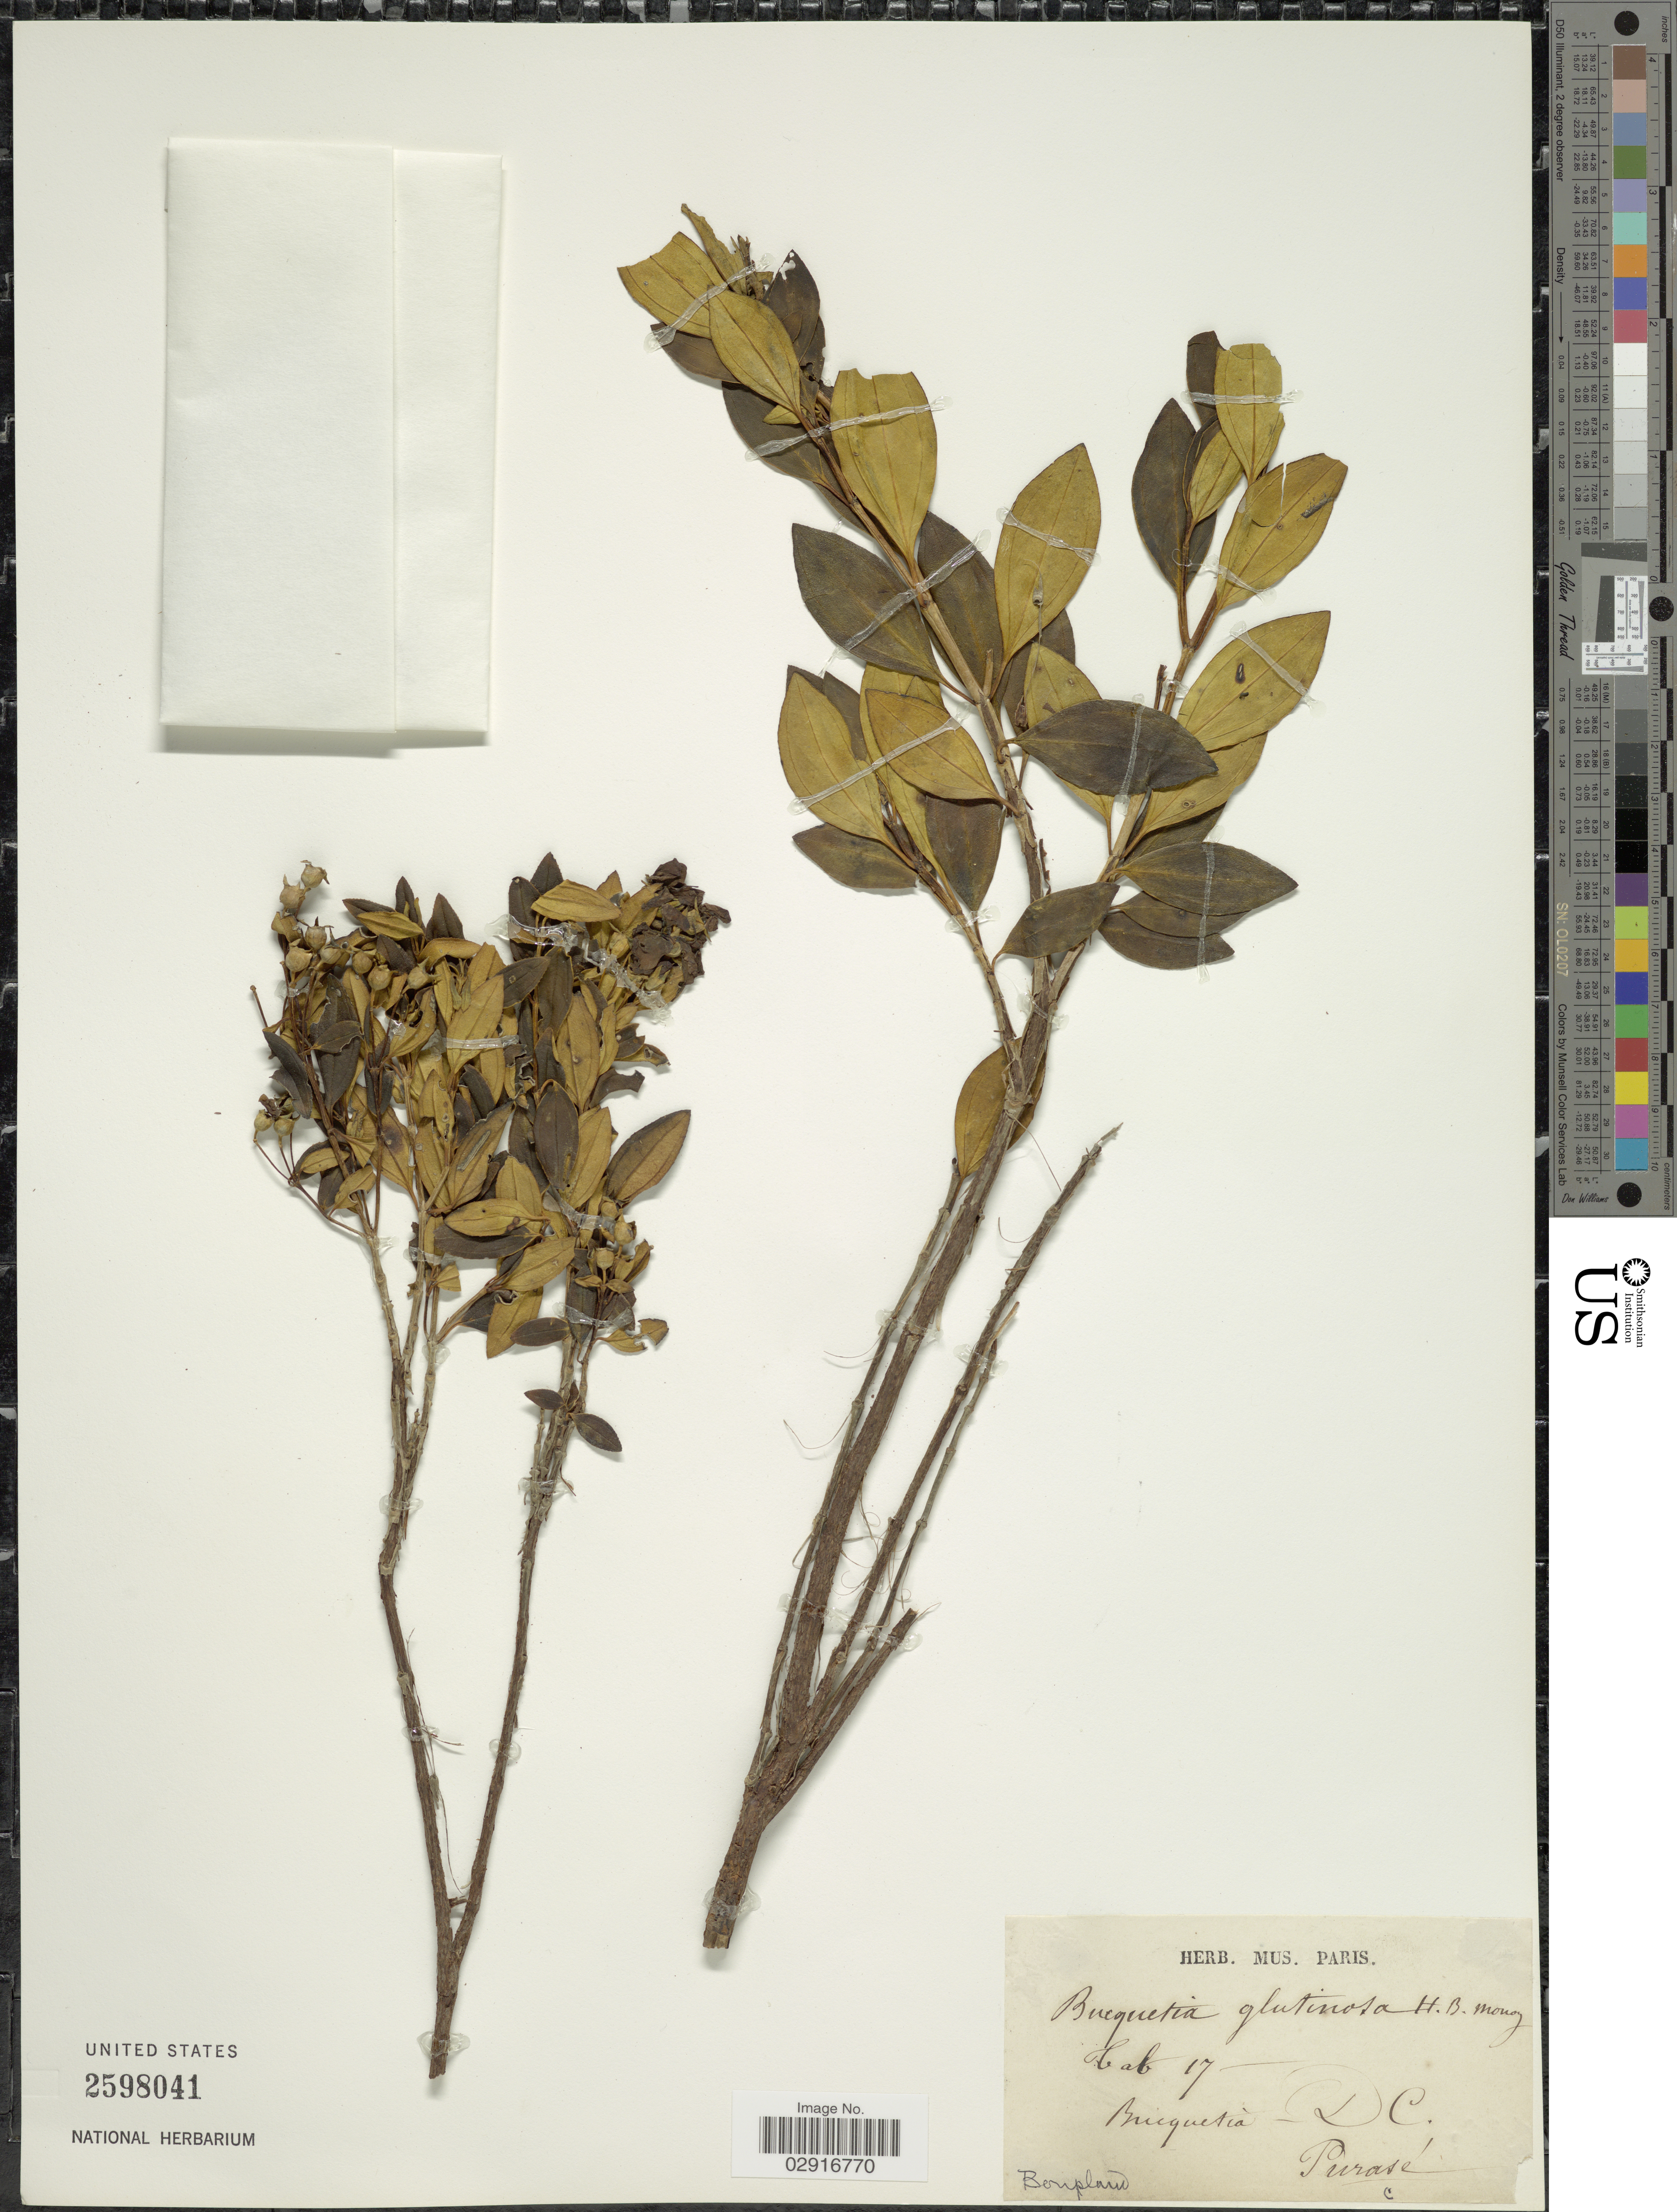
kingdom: Plantae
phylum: Tracheophyta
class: Magnoliopsida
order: Myrtales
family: Melastomataceae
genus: Bucquetia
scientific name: Bucquetia glutinosa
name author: DC.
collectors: A. J. A. Bonpland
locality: Buiquetá-DC. Purasé. [interpreted]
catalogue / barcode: US 2598041